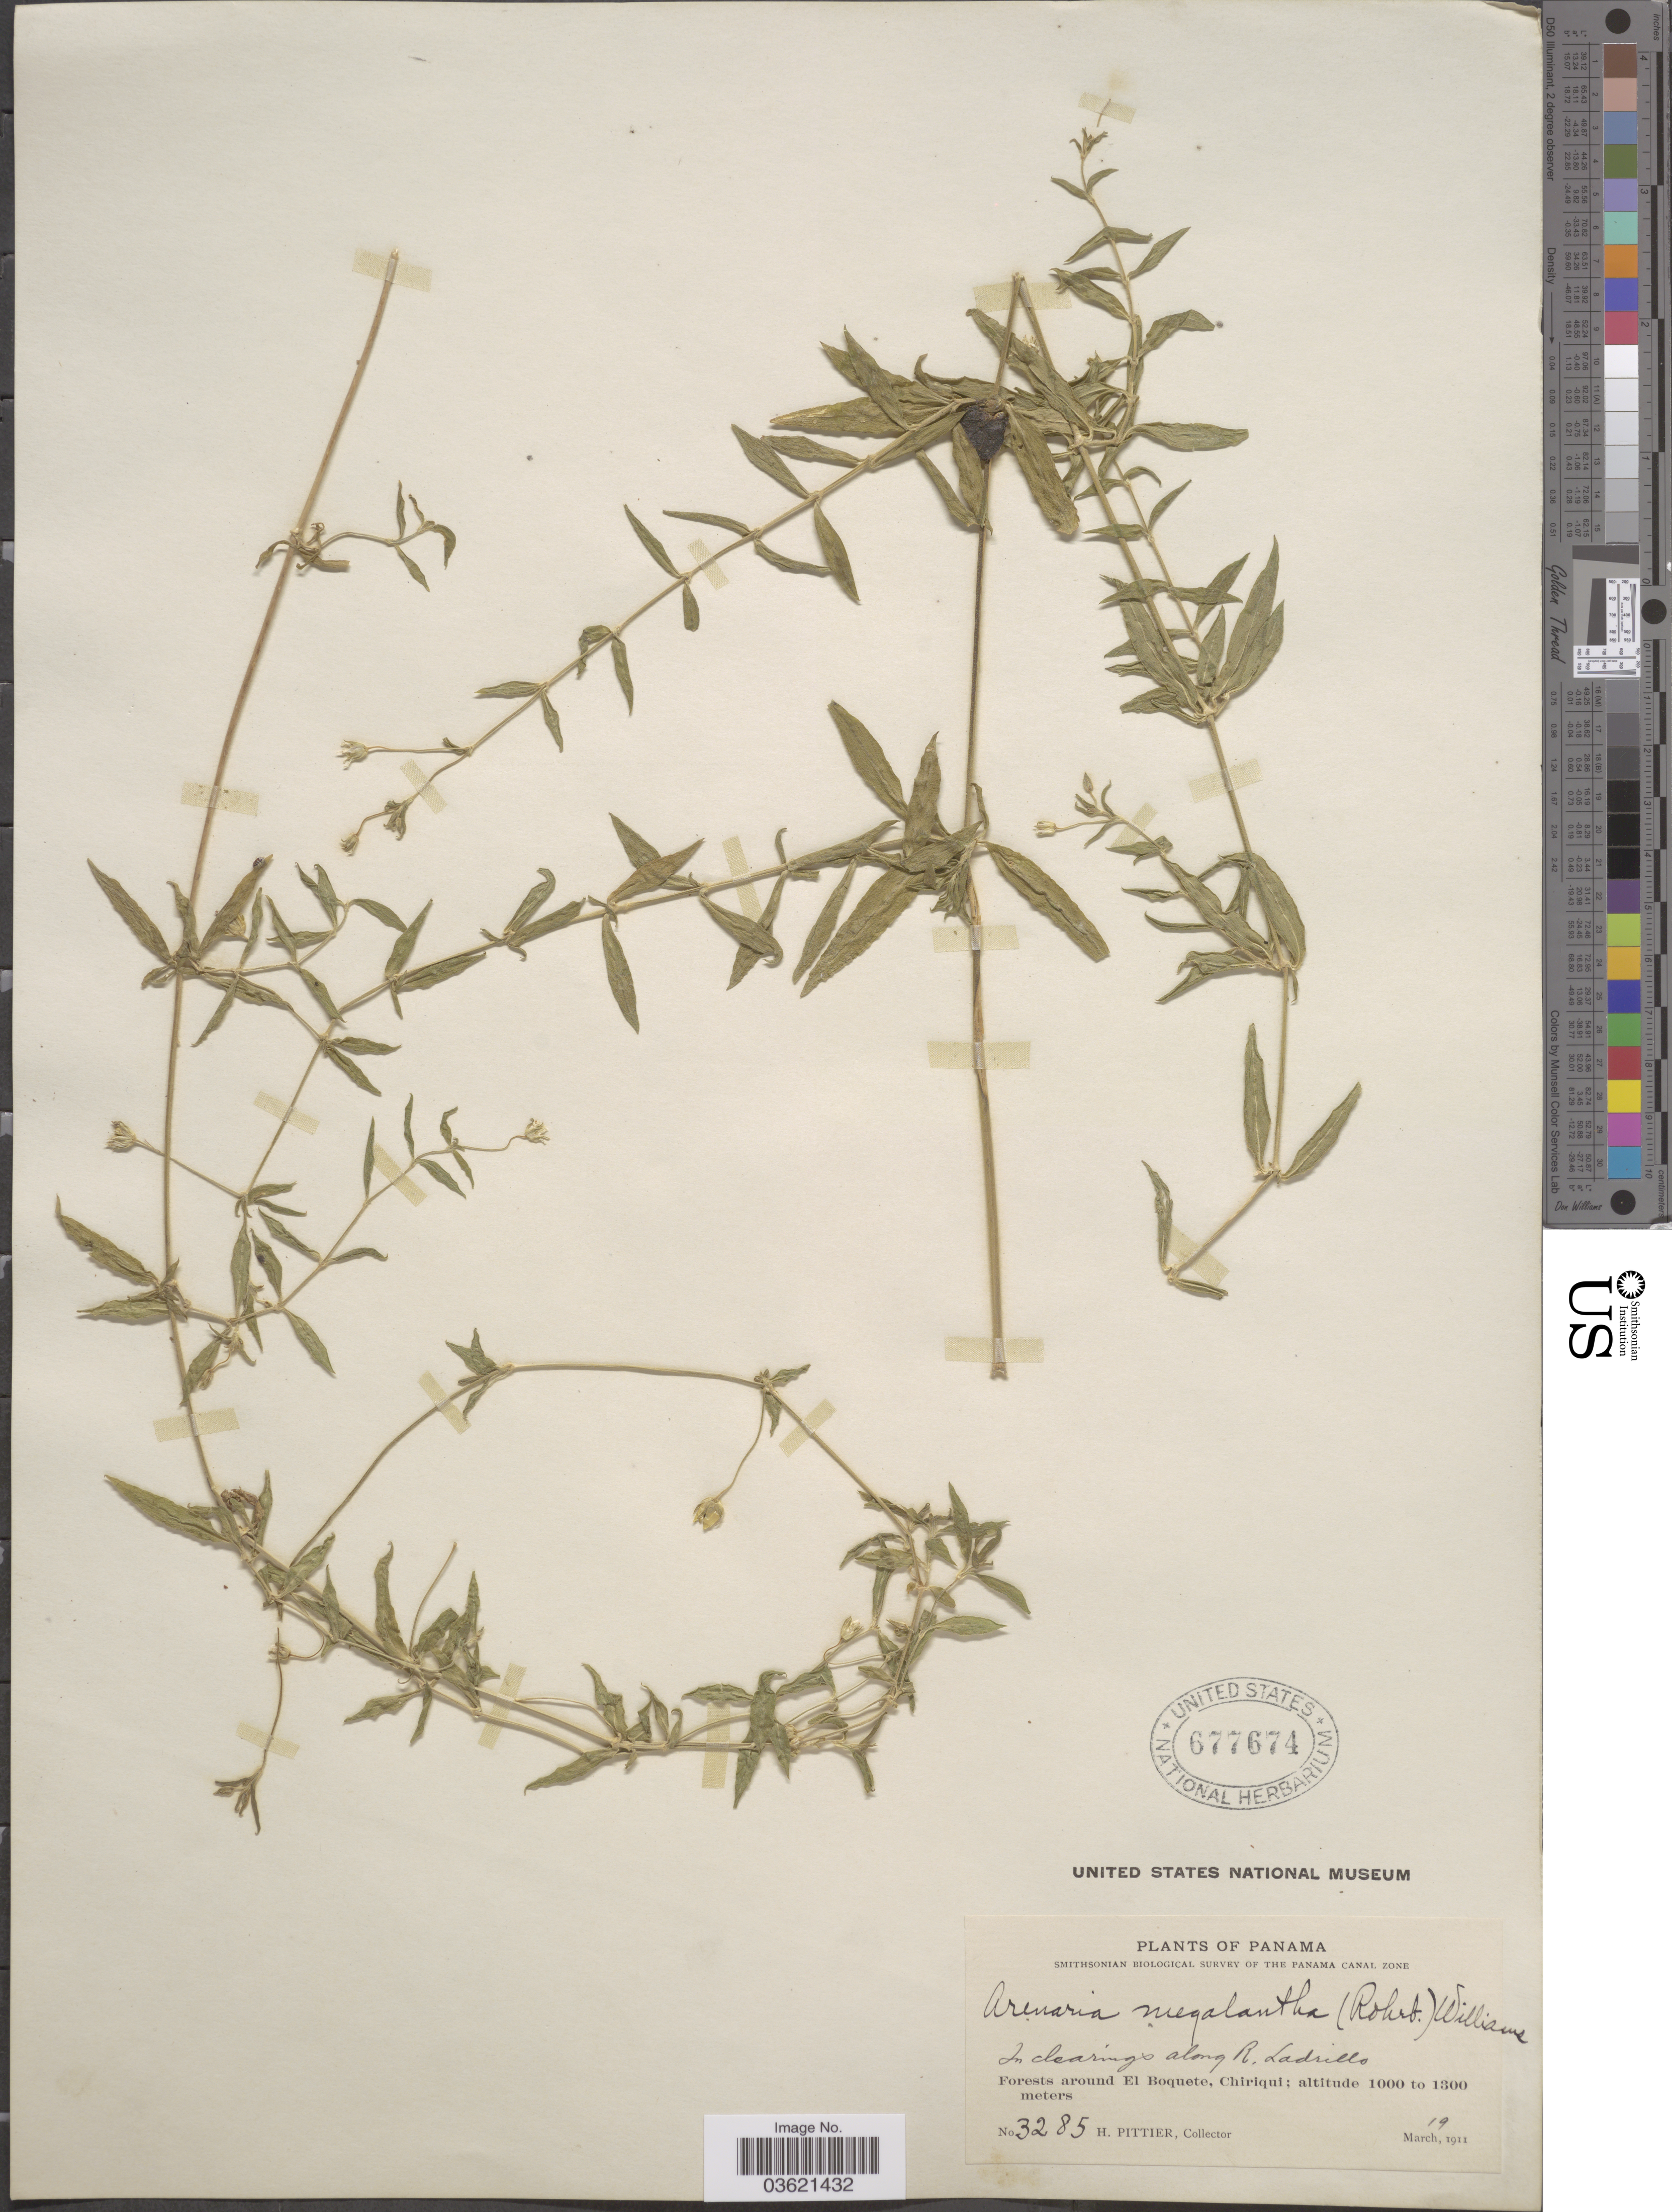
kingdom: Plantae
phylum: Tracheophyta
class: Magnoliopsida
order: Caryophyllales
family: Caryophyllaceae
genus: Arenaria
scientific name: Arenaria guatemalensis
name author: Standl. ex Steyerm.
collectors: H. F. Pittier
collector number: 3285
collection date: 1911-03-19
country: Panama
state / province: Chiriqui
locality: Forests around El Boquete. In clearings along R. Ladrillo.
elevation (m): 1000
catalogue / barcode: US 677674